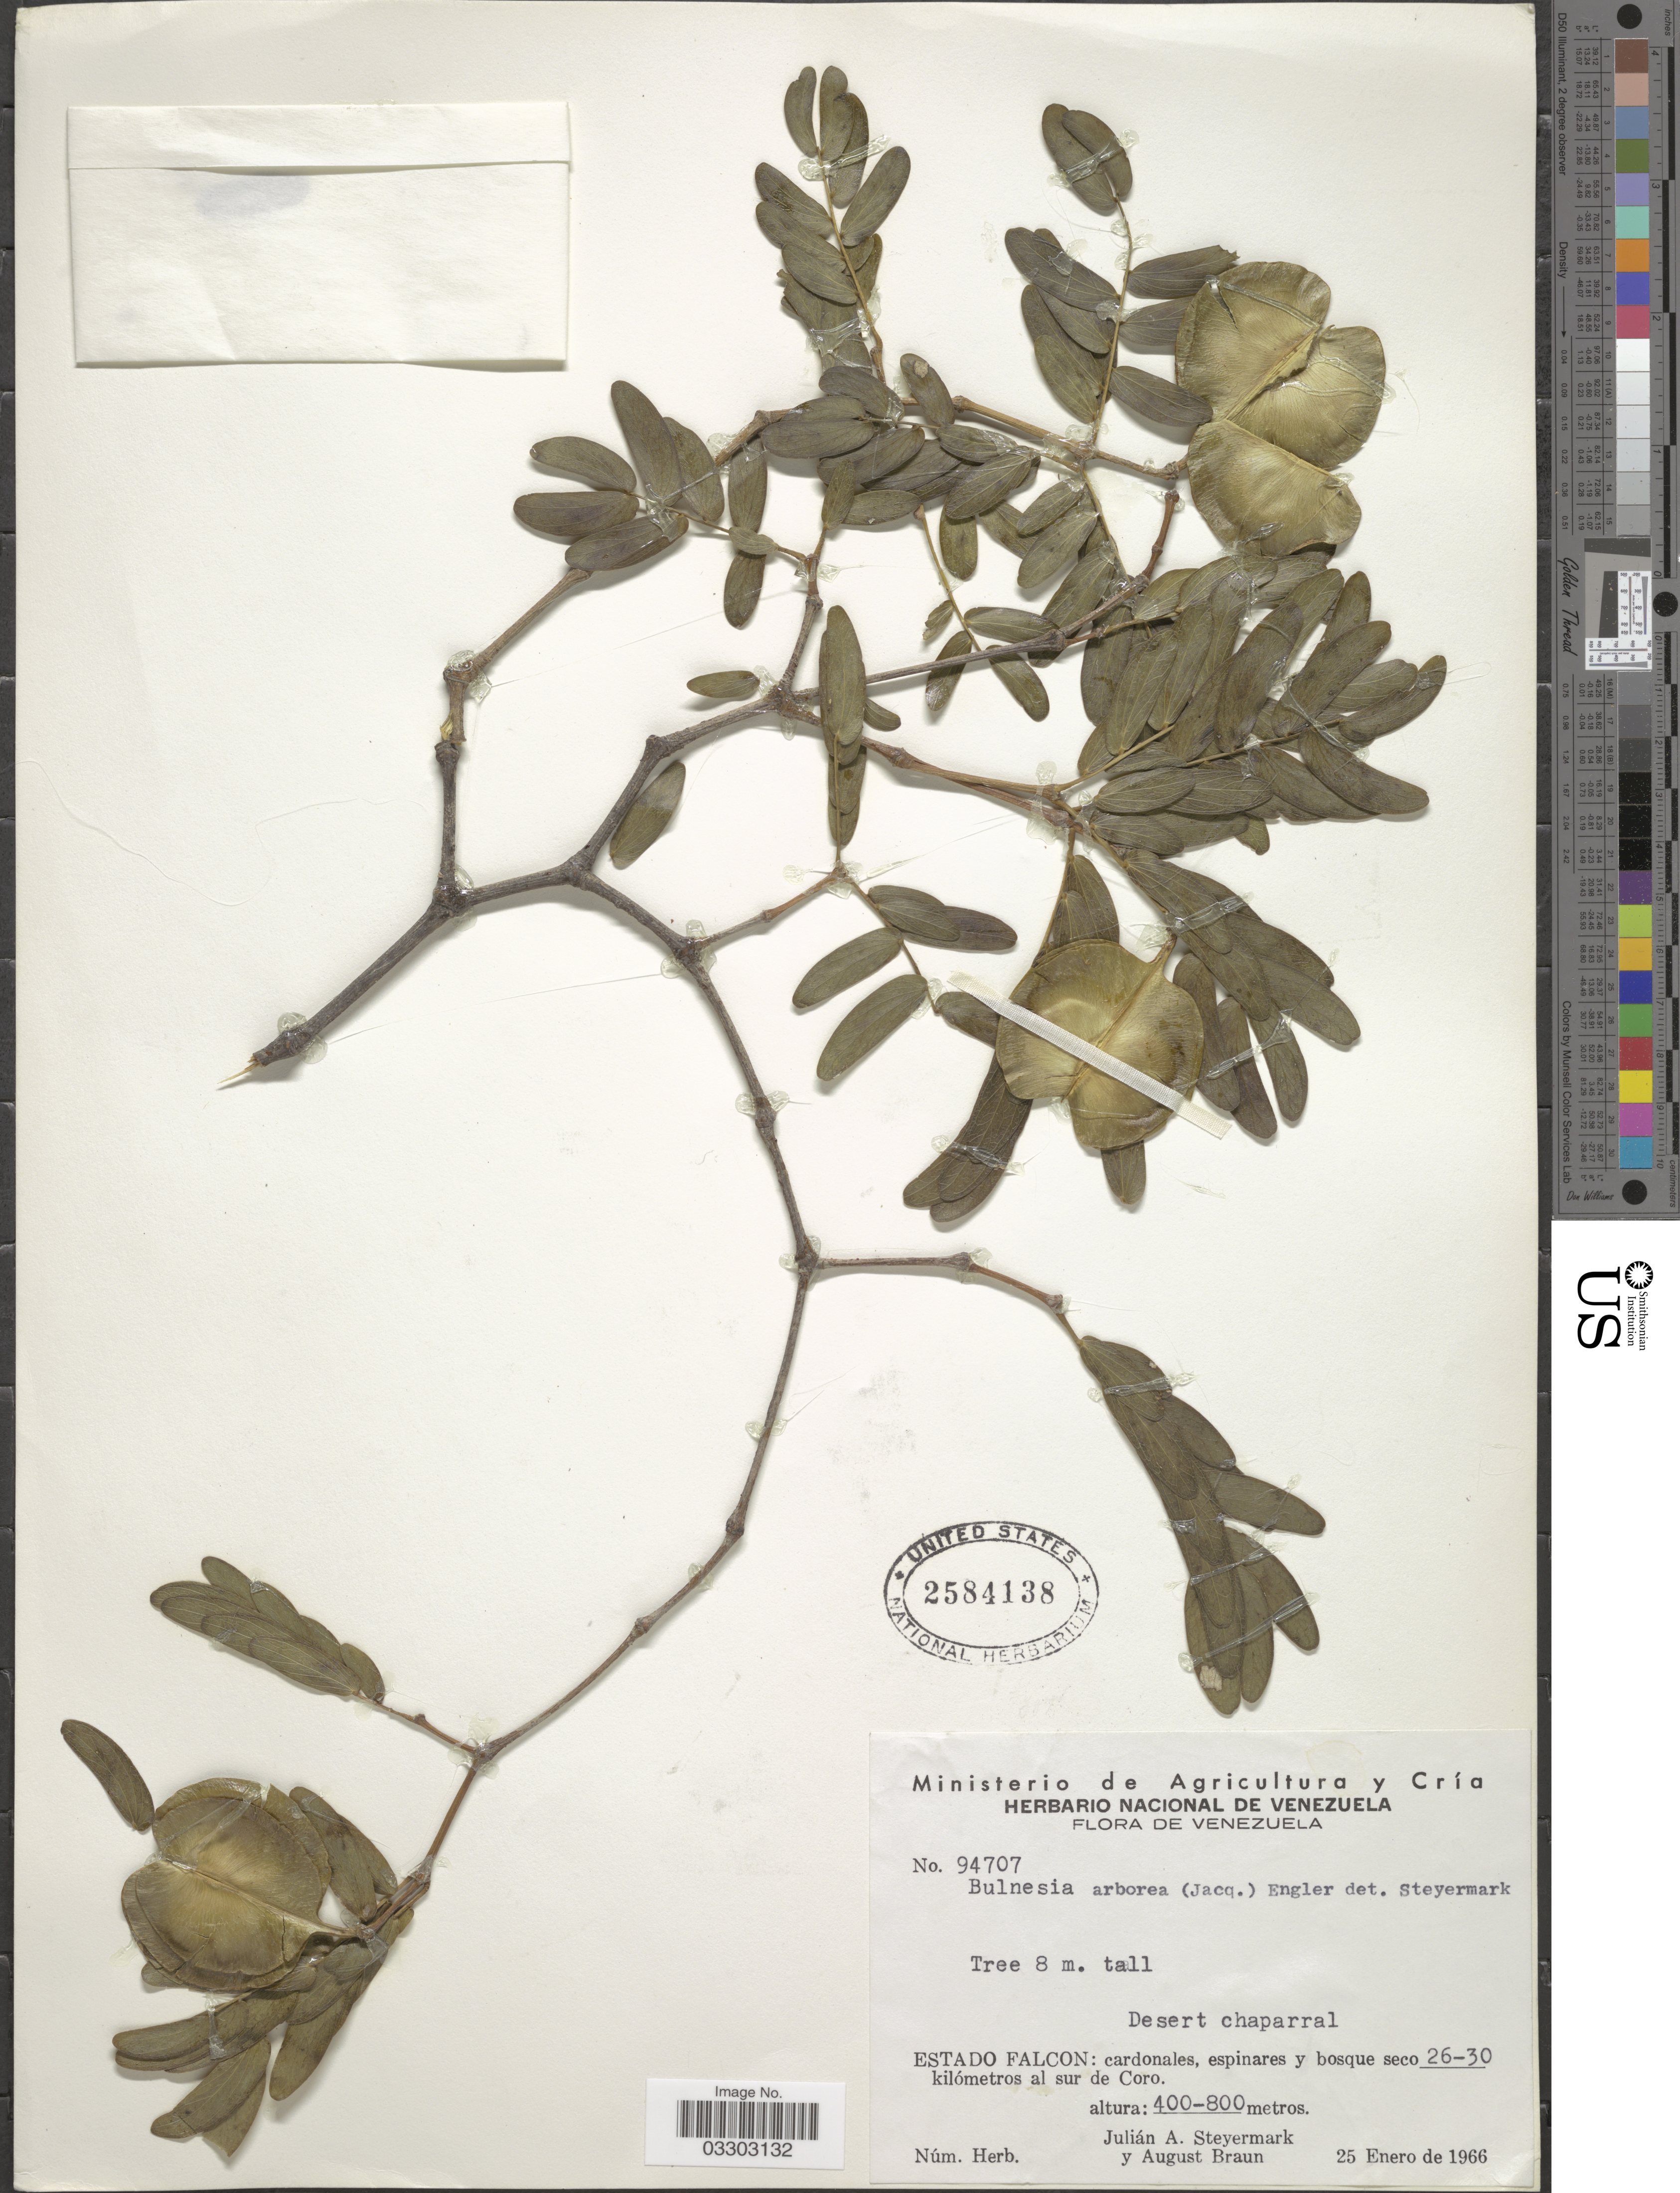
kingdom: Plantae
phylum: Tracheophyta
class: Magnoliopsida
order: Zygophyllales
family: Zygophyllaceae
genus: Gonopterodendron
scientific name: Gonopterodendron arboreum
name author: (Jacq.) Godoy-Bürki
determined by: U.S. National Herbarium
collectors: J. Steyermark & A. Braun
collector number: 94707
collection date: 1966-01-25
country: Venezuela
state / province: Falcón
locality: Cardonales, espinares y bosque seco 26-30 kilómetros al sur de Coro.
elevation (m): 400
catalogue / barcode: US 2584138